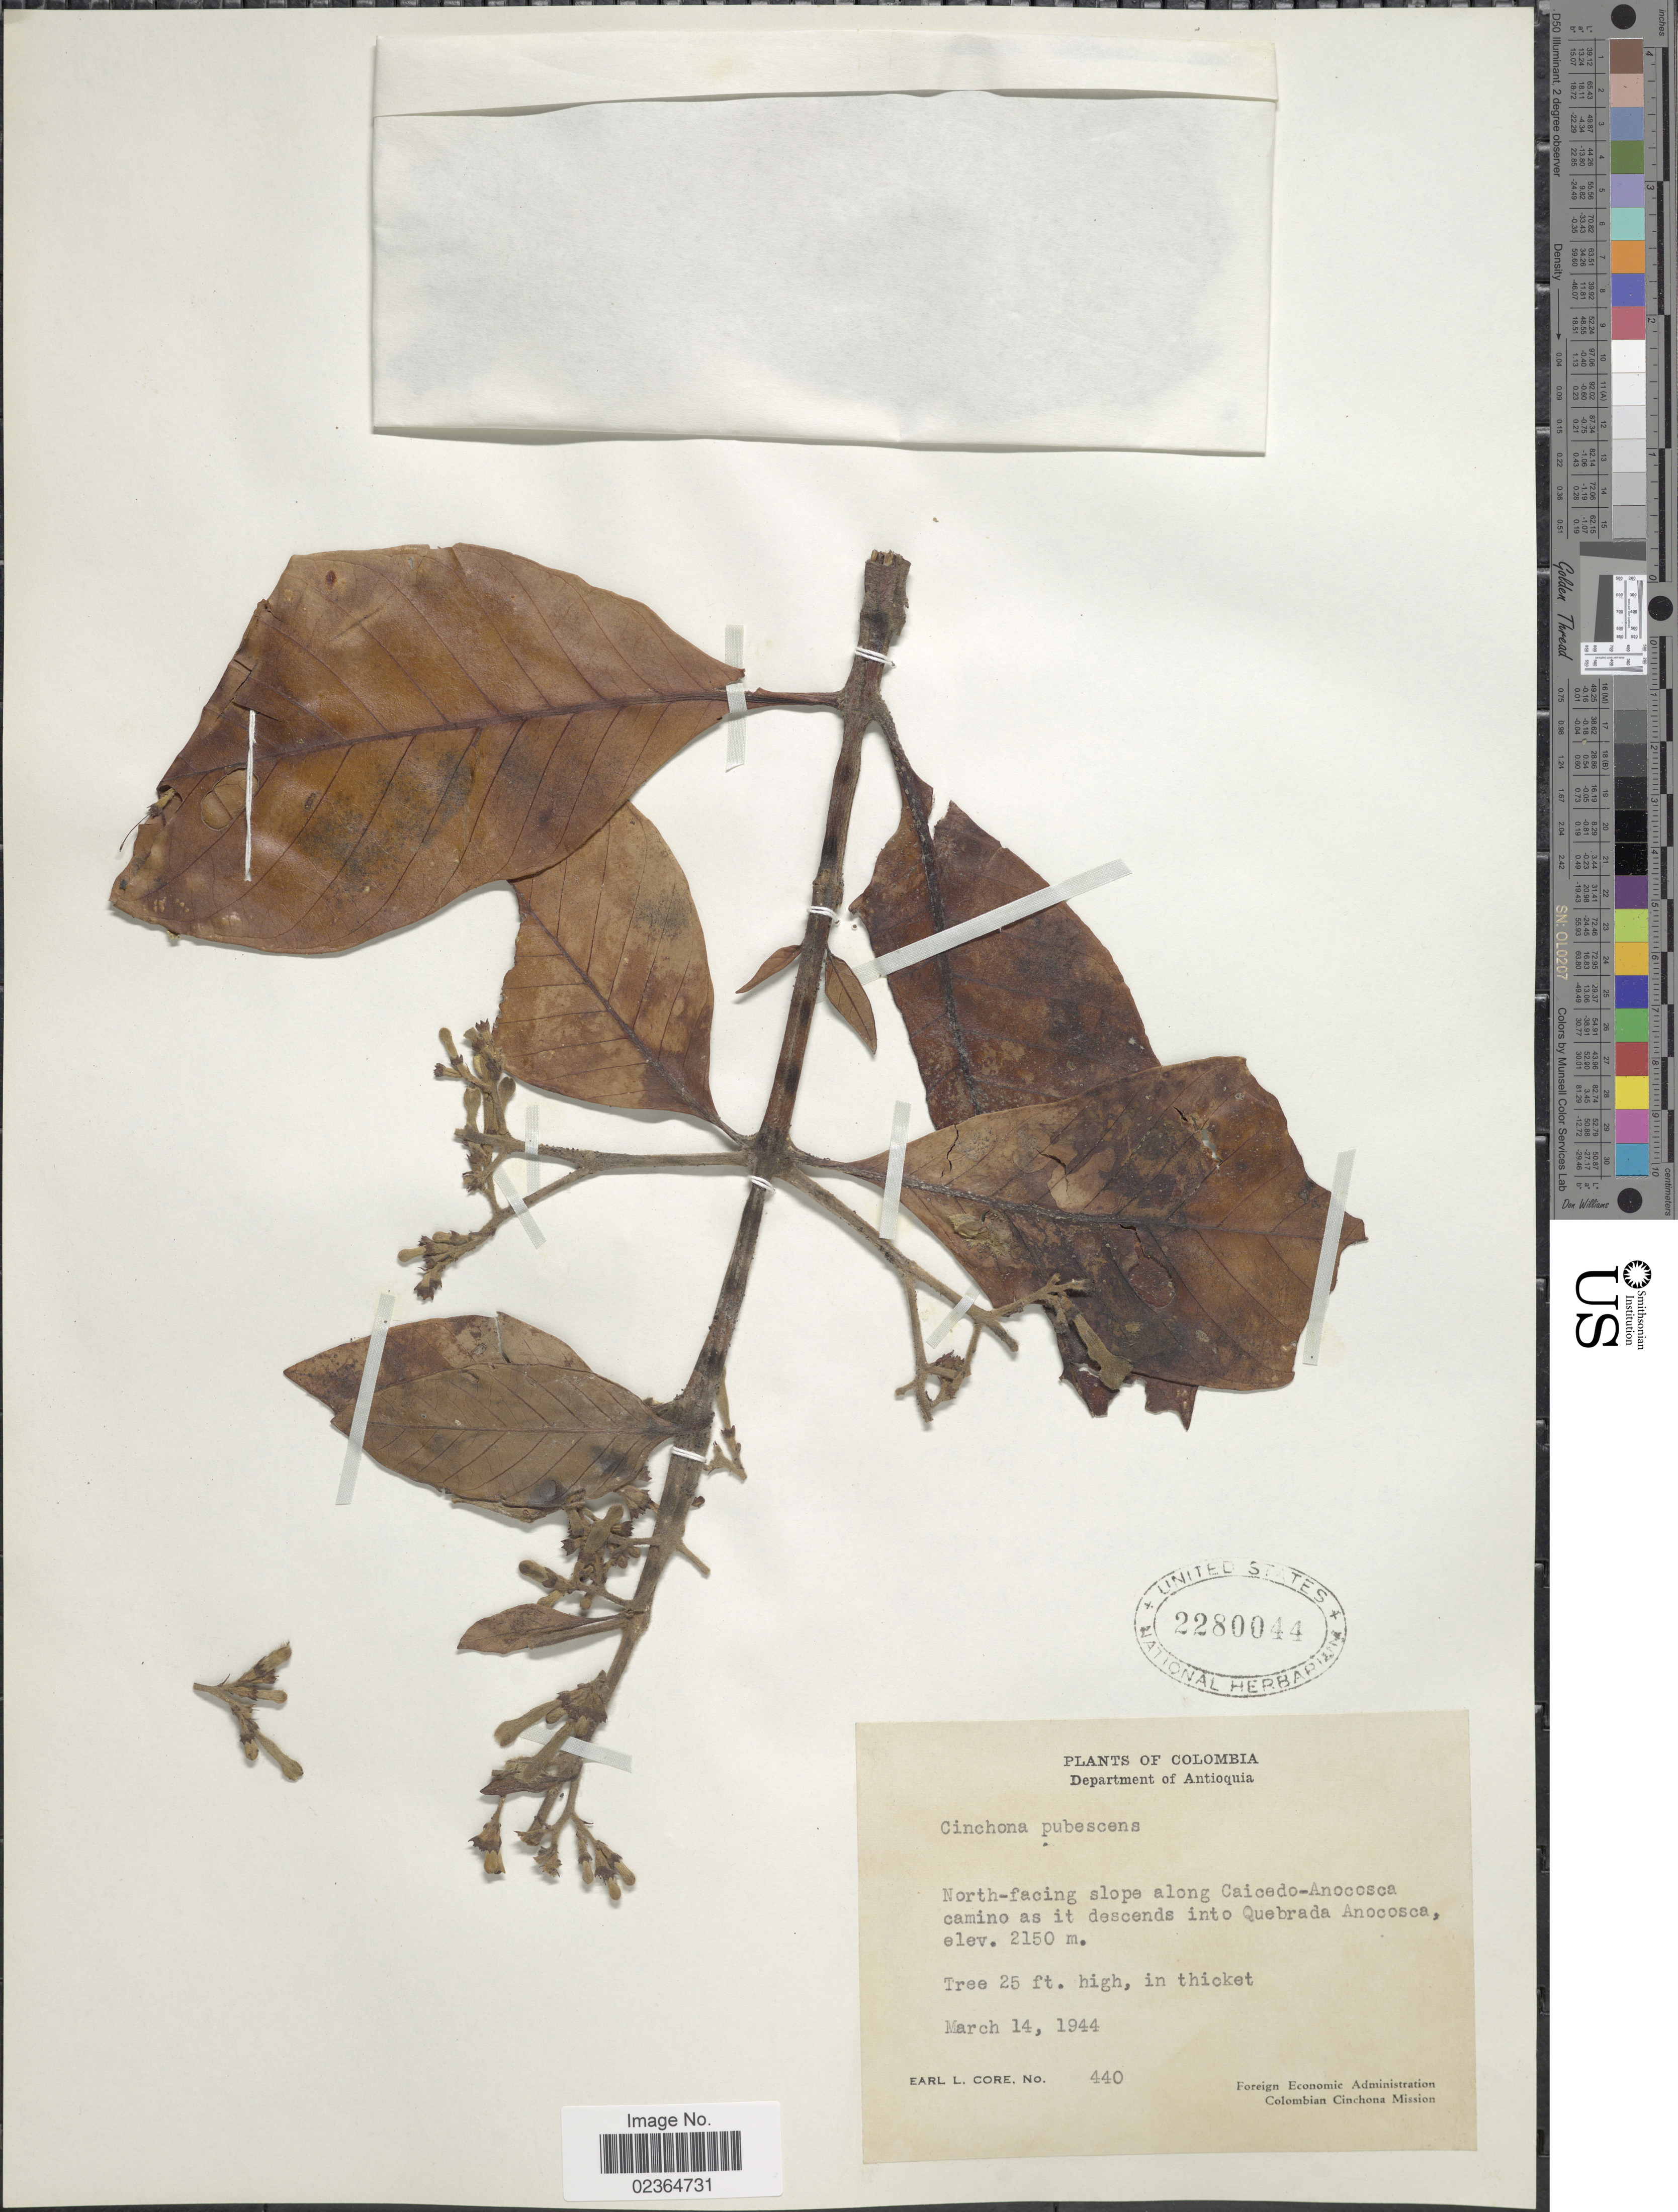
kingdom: Plantae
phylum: Tracheophyta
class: Magnoliopsida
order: Gentianales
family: Rubiaceae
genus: Cinchona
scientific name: Cinchona pubescens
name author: Vahl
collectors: E. L. Core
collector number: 440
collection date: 1944-03-14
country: Colombia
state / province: Antioquia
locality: North-facing slope along Caicedo-Anocosca camino as it descends into Quebrada Anocosca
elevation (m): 2150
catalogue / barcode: US 2280044